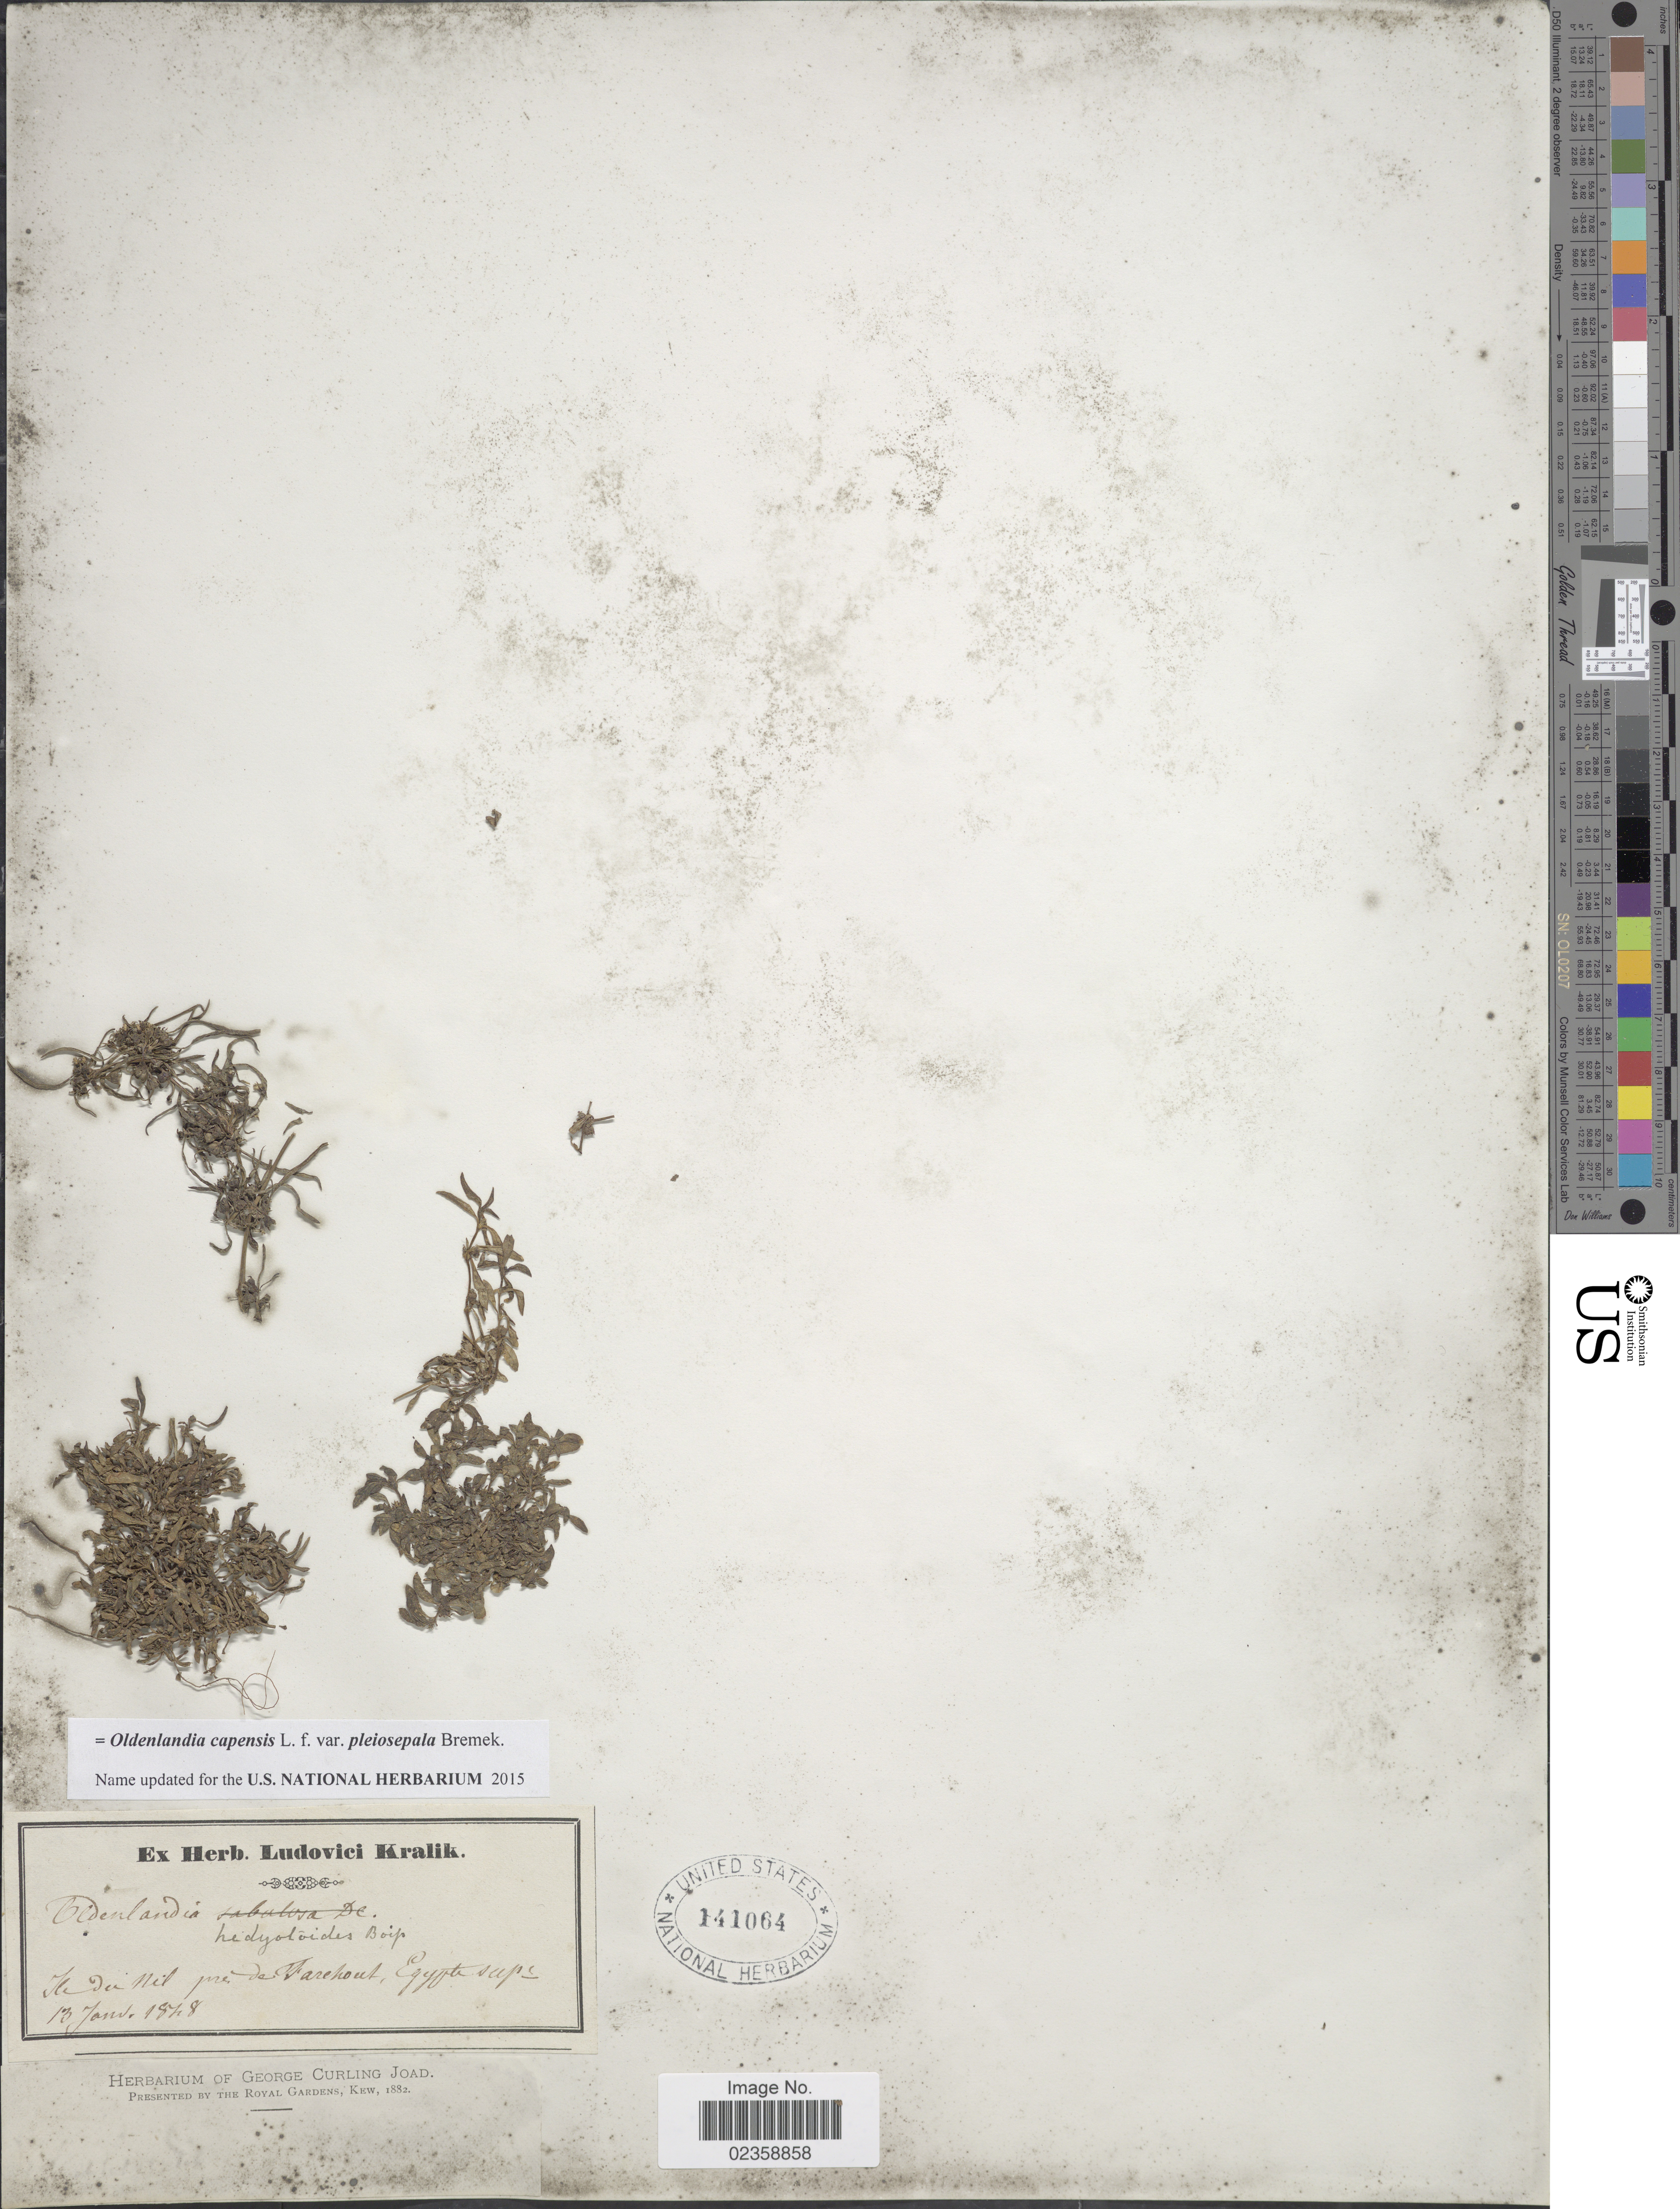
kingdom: Plantae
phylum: Tracheophyta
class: Magnoliopsida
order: Gentianales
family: Rubiaceae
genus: Oldenlandia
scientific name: Oldenlandia capensis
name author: L. f.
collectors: ex herb. L. Kralik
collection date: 1848-01-13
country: Egypt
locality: Ile du Nil pres de Farehout, Egypte supe.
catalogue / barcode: US 141064